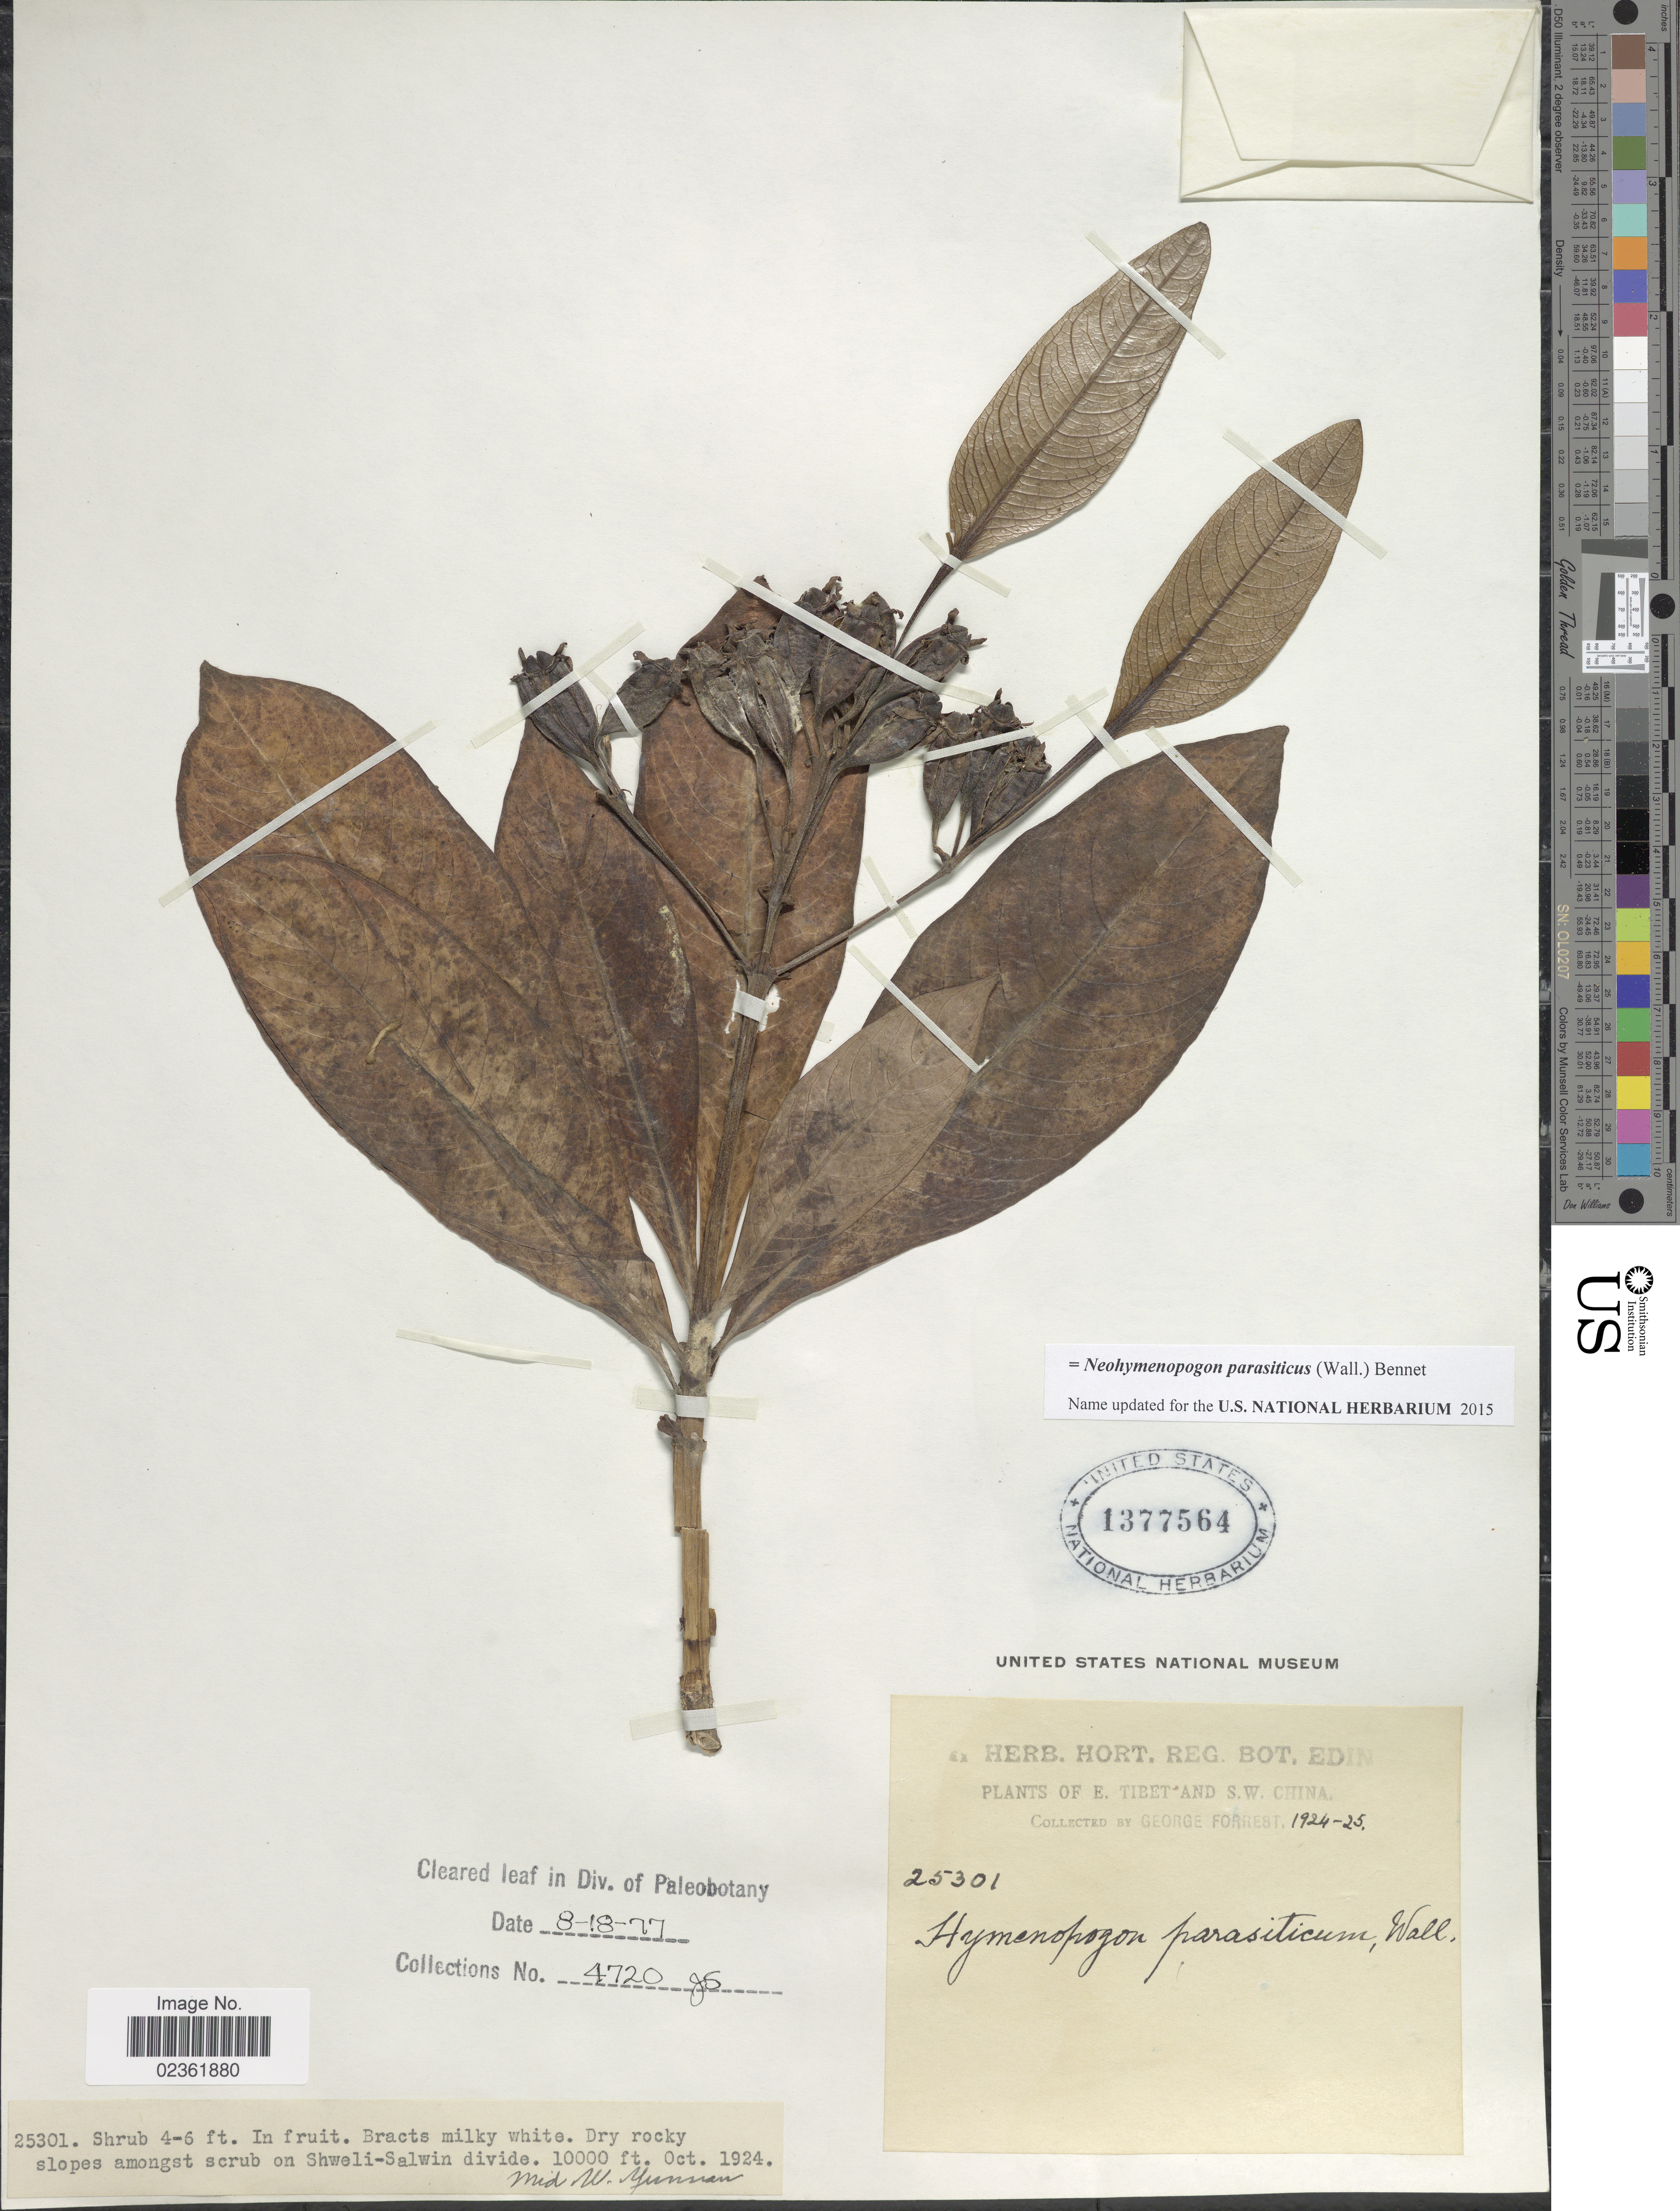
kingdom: Plantae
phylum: Tracheophyta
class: Magnoliopsida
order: Gentianales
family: Rubiaceae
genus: Neohymenopogon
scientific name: Neohymenopogon parasiticus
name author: (Wall.) Bennet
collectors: G. Forrest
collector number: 25301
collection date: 1924-10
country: China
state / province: Yunnan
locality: E. Tibet and S.W. China, on Shweli-Salwin divide, Mid W. Yunnan.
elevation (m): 305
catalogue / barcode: US 1377564